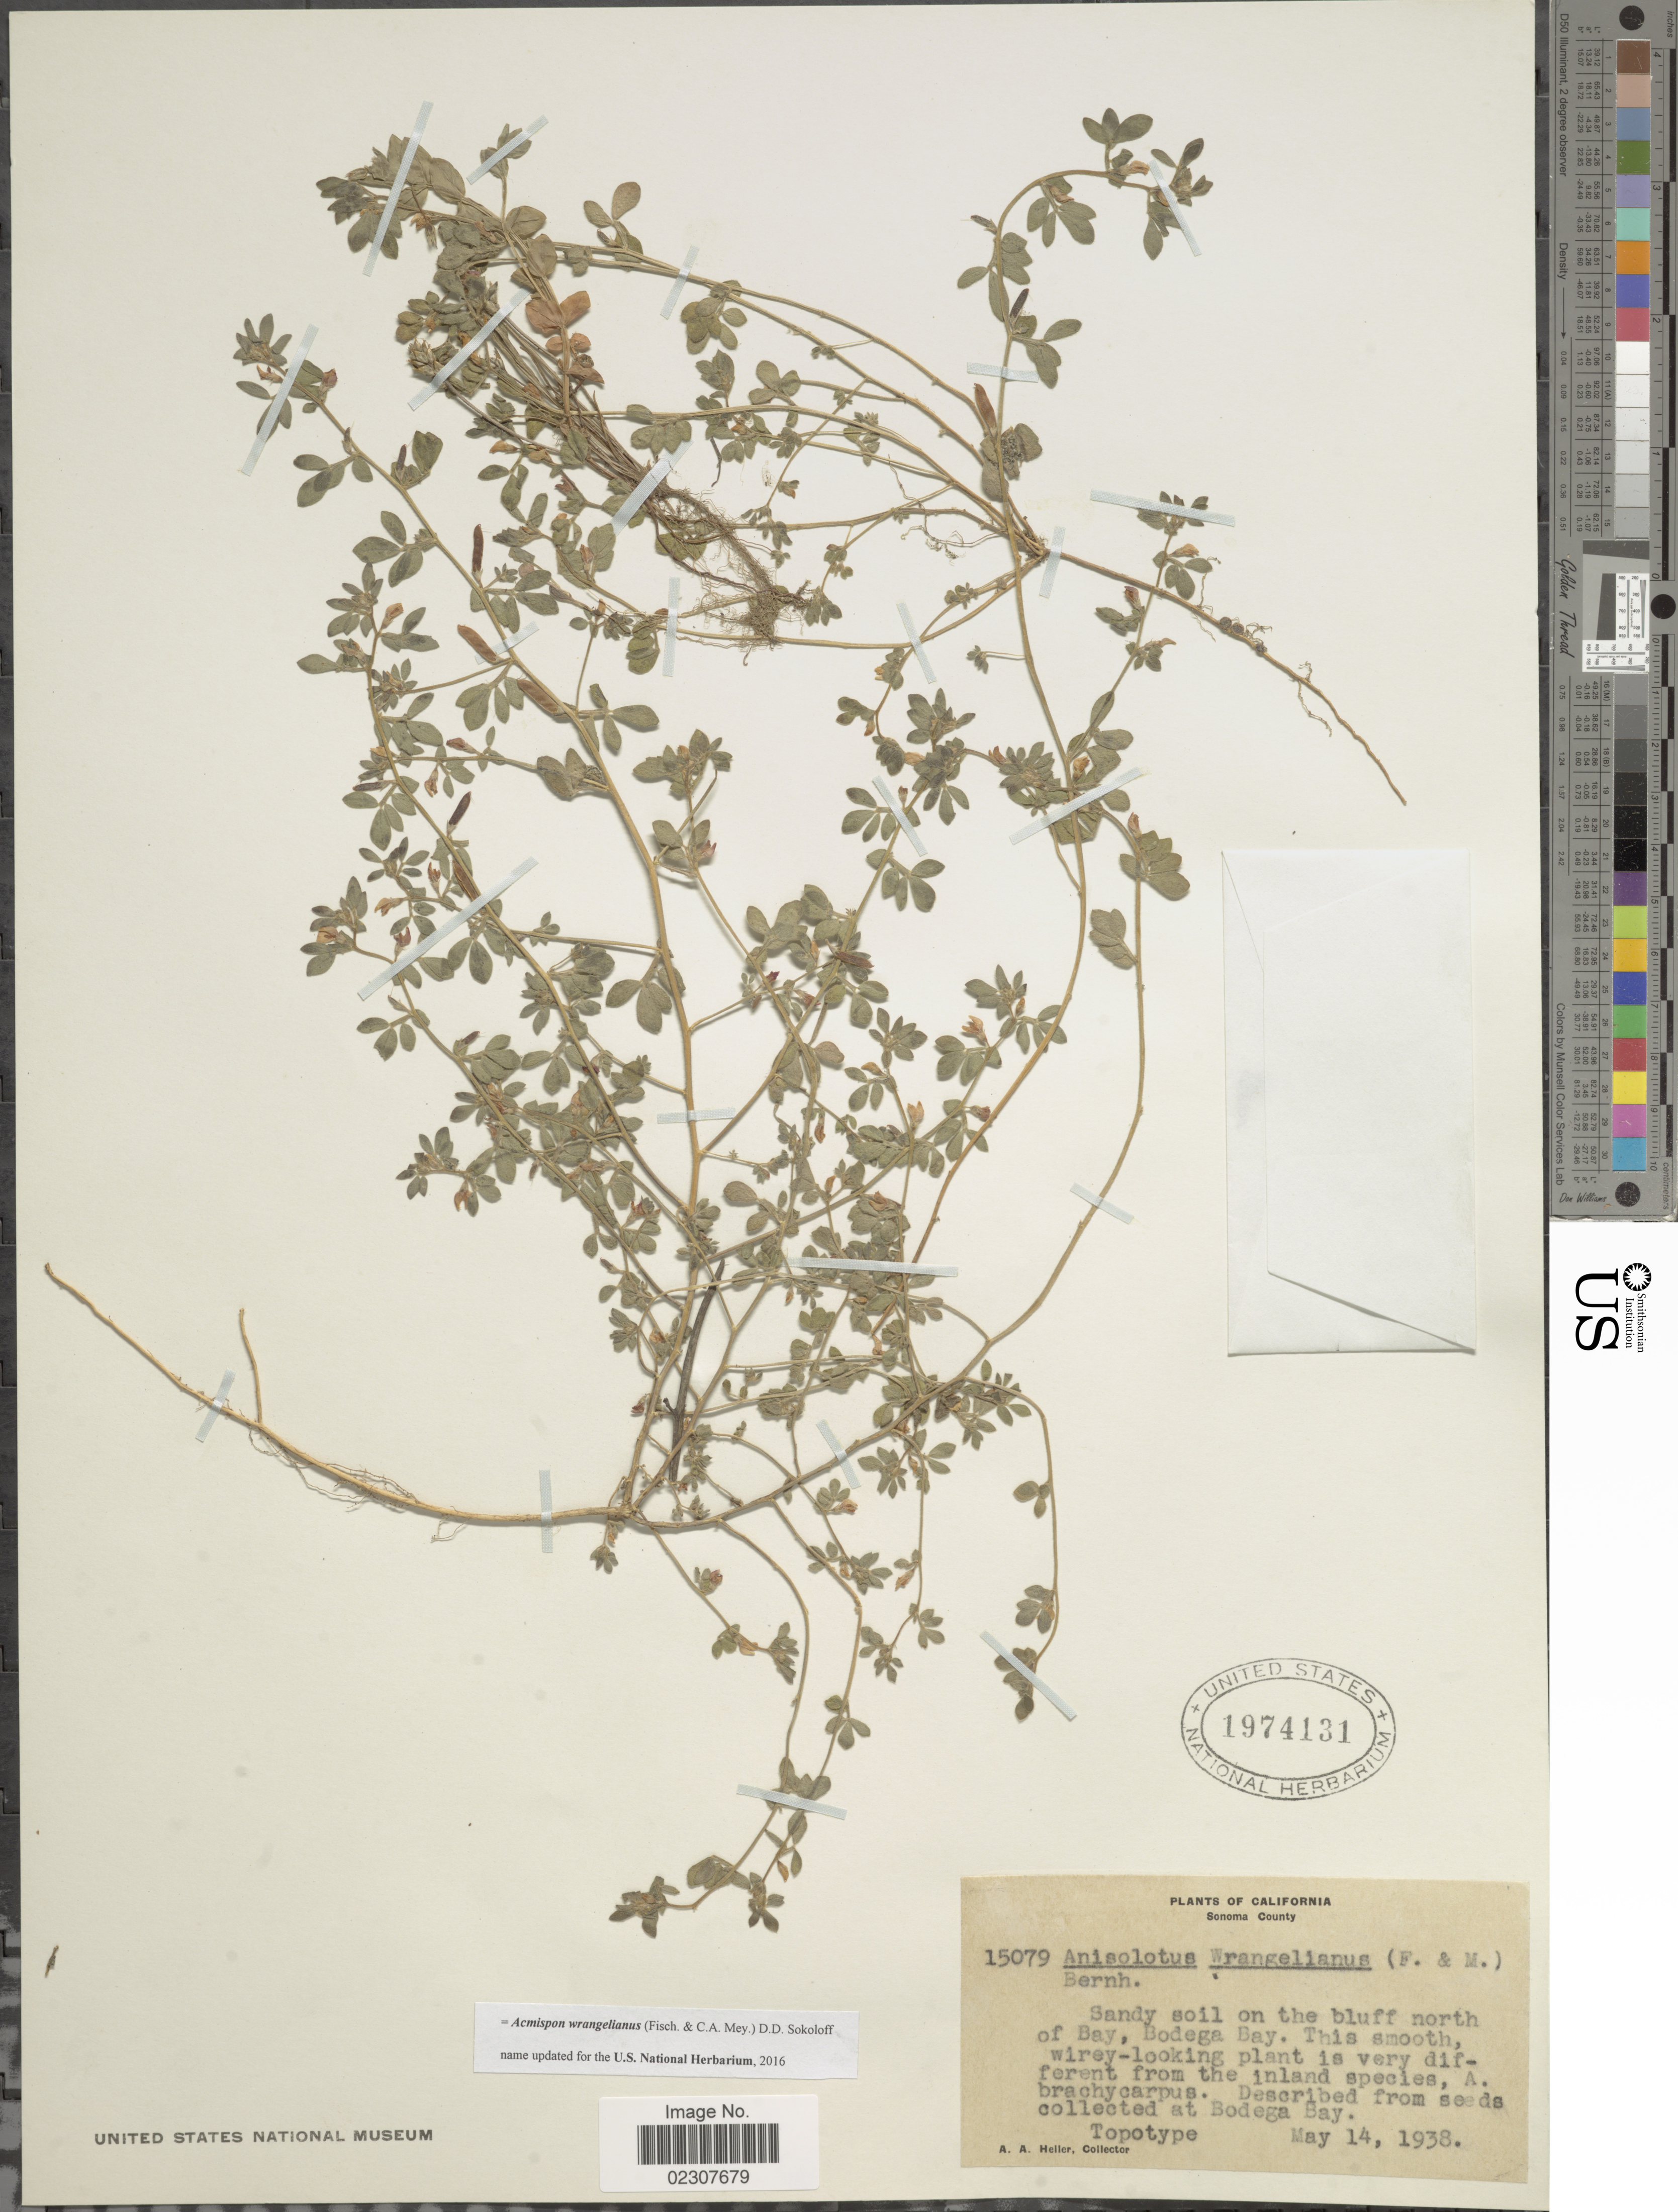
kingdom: Plantae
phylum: Tracheophyta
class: Magnoliopsida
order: Fabales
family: Fabaceae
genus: Acmispon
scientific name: Acmispon wrangelianus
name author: (Fisch. & C.A. Mey.) D.D. Sokoloff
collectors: A. A. Heller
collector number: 15079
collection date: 1938-05-14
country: United States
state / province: California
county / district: Sonoma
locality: Sonoma County, Sandy soil on the bluff north of Bay, Bodega Bay.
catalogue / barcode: US 1974131